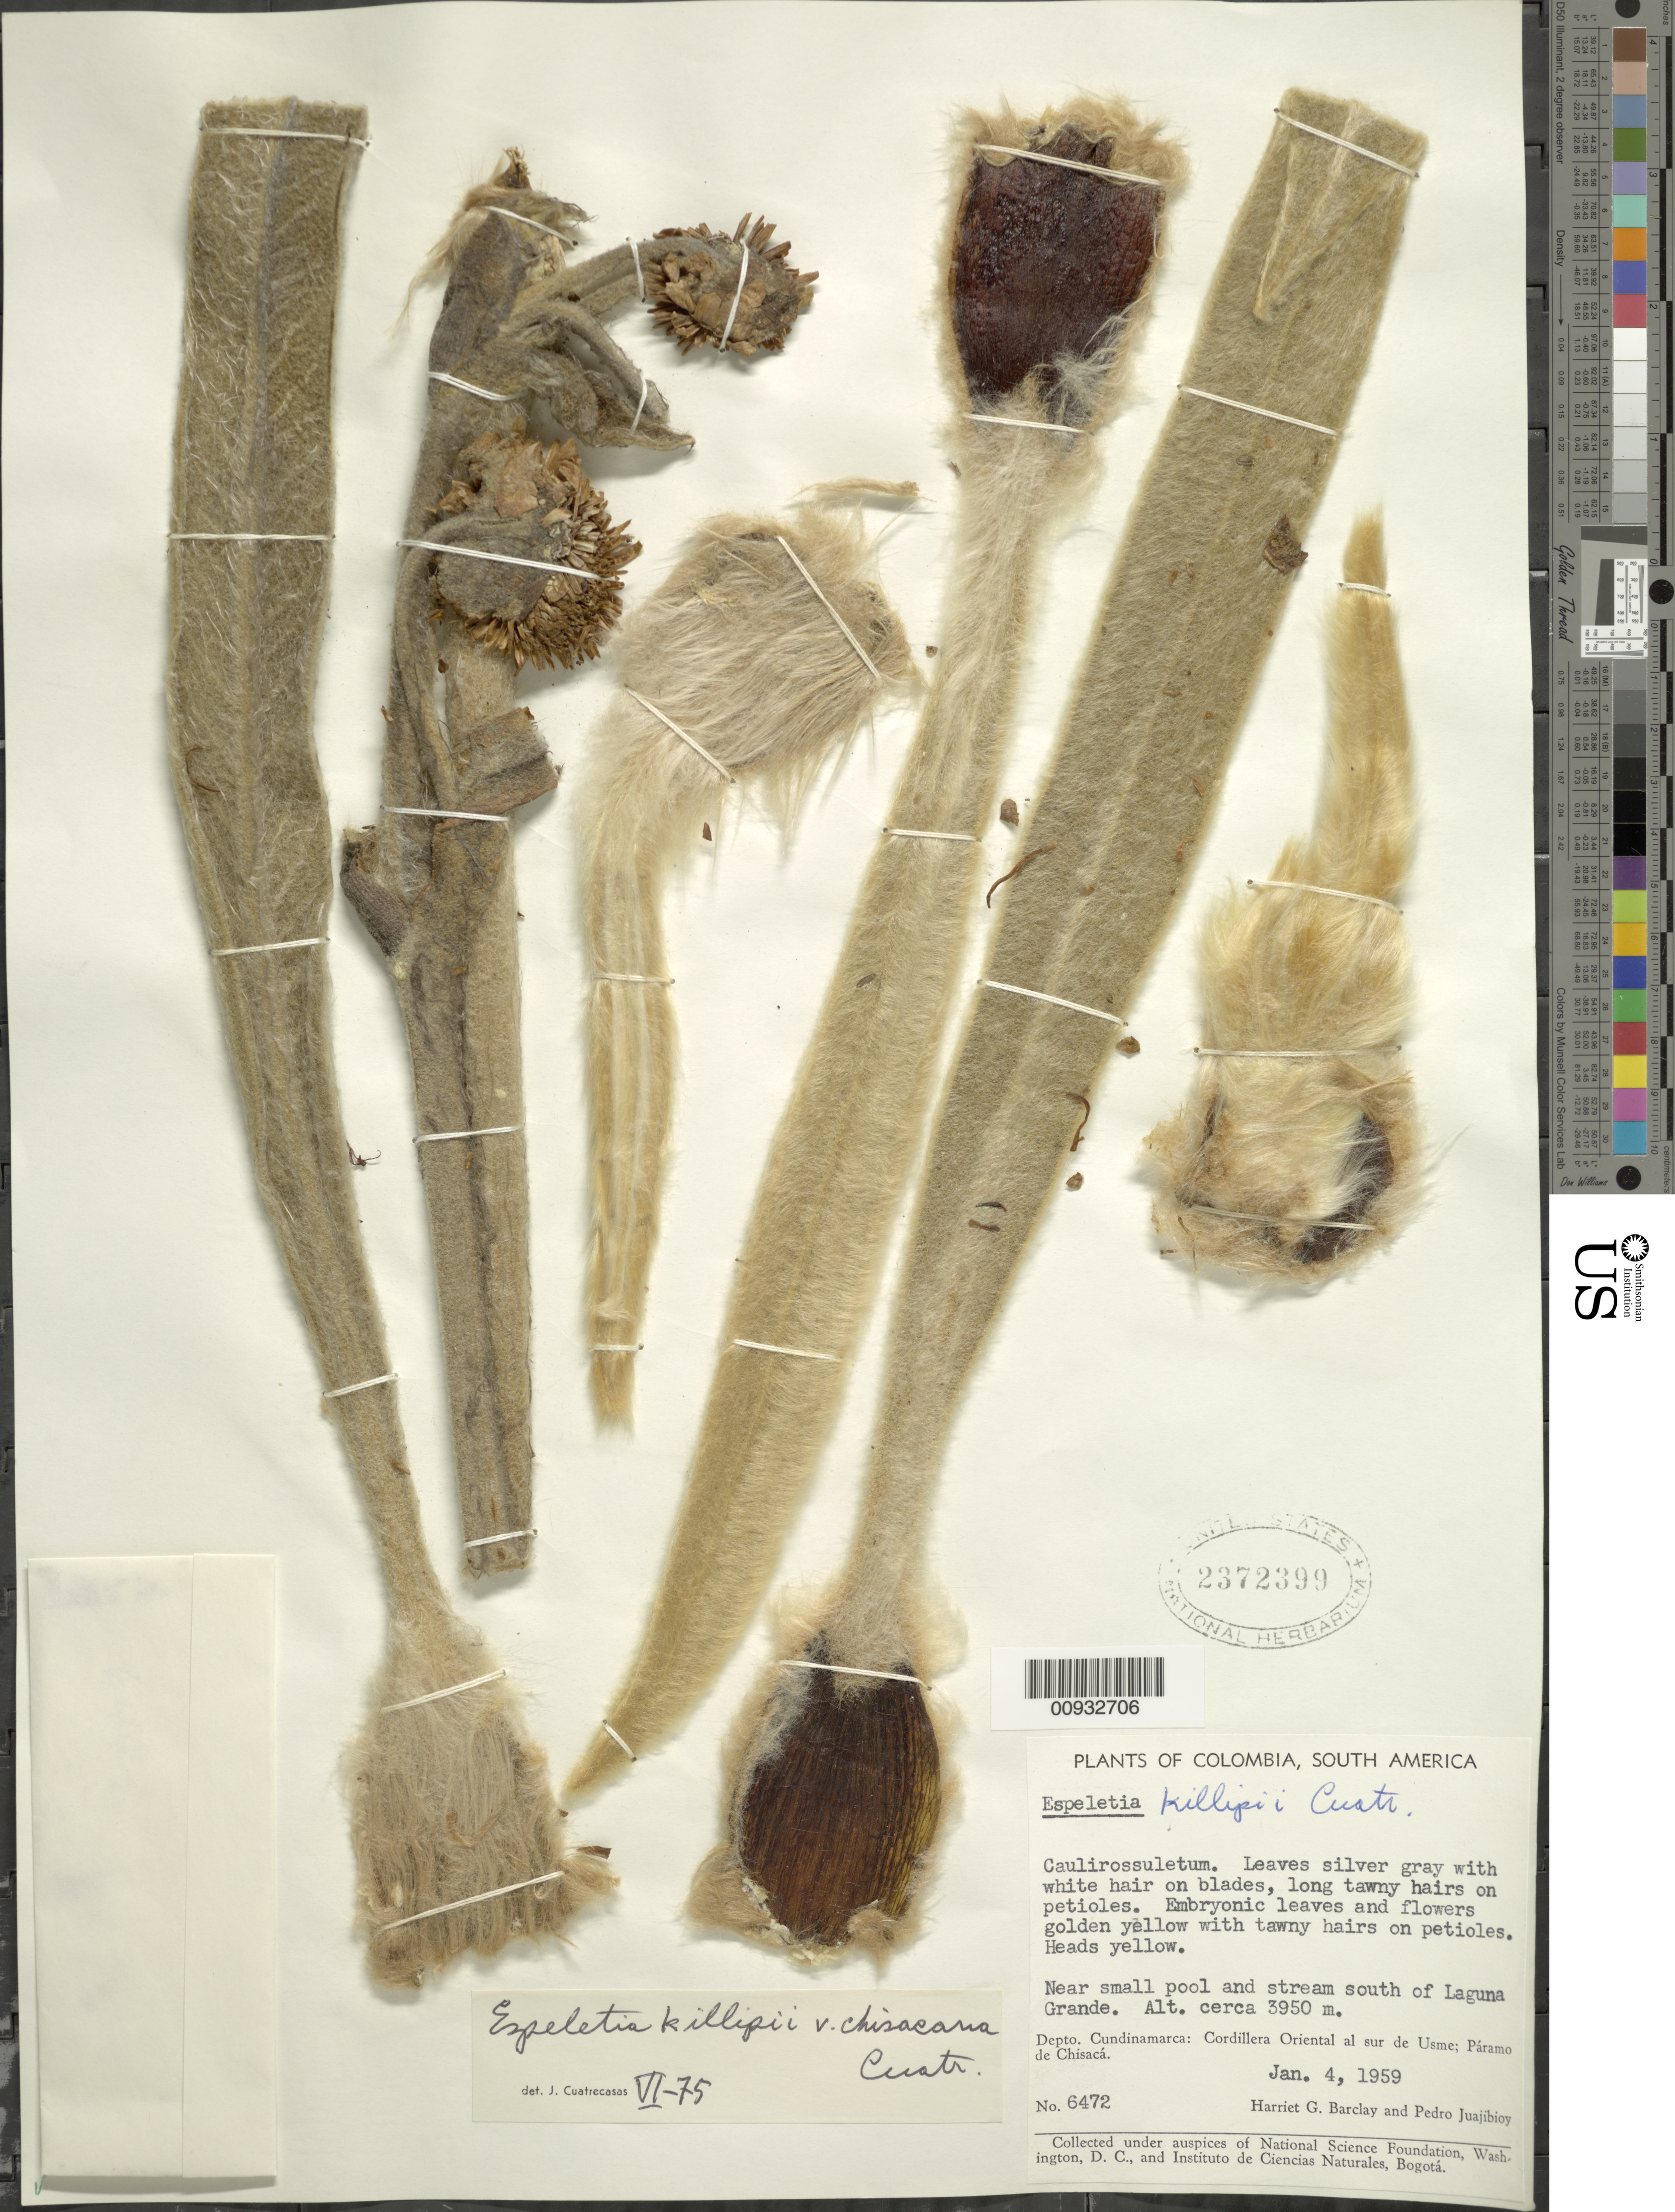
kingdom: Plantae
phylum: Tracheophyta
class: Magnoliopsida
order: Asterales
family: Asteraceae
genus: Espeletia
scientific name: Espeletia killipii var. chisacana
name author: Cuatrec.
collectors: H. G. Barclay & P. Juajibioy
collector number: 6472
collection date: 1959-01-04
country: Colombia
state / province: Cundinamarca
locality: Cordillera Oriental al sur de Usme; Paramo de Chisaca. Near small pool and stream south of Laguna Grande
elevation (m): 3950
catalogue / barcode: US 2372399